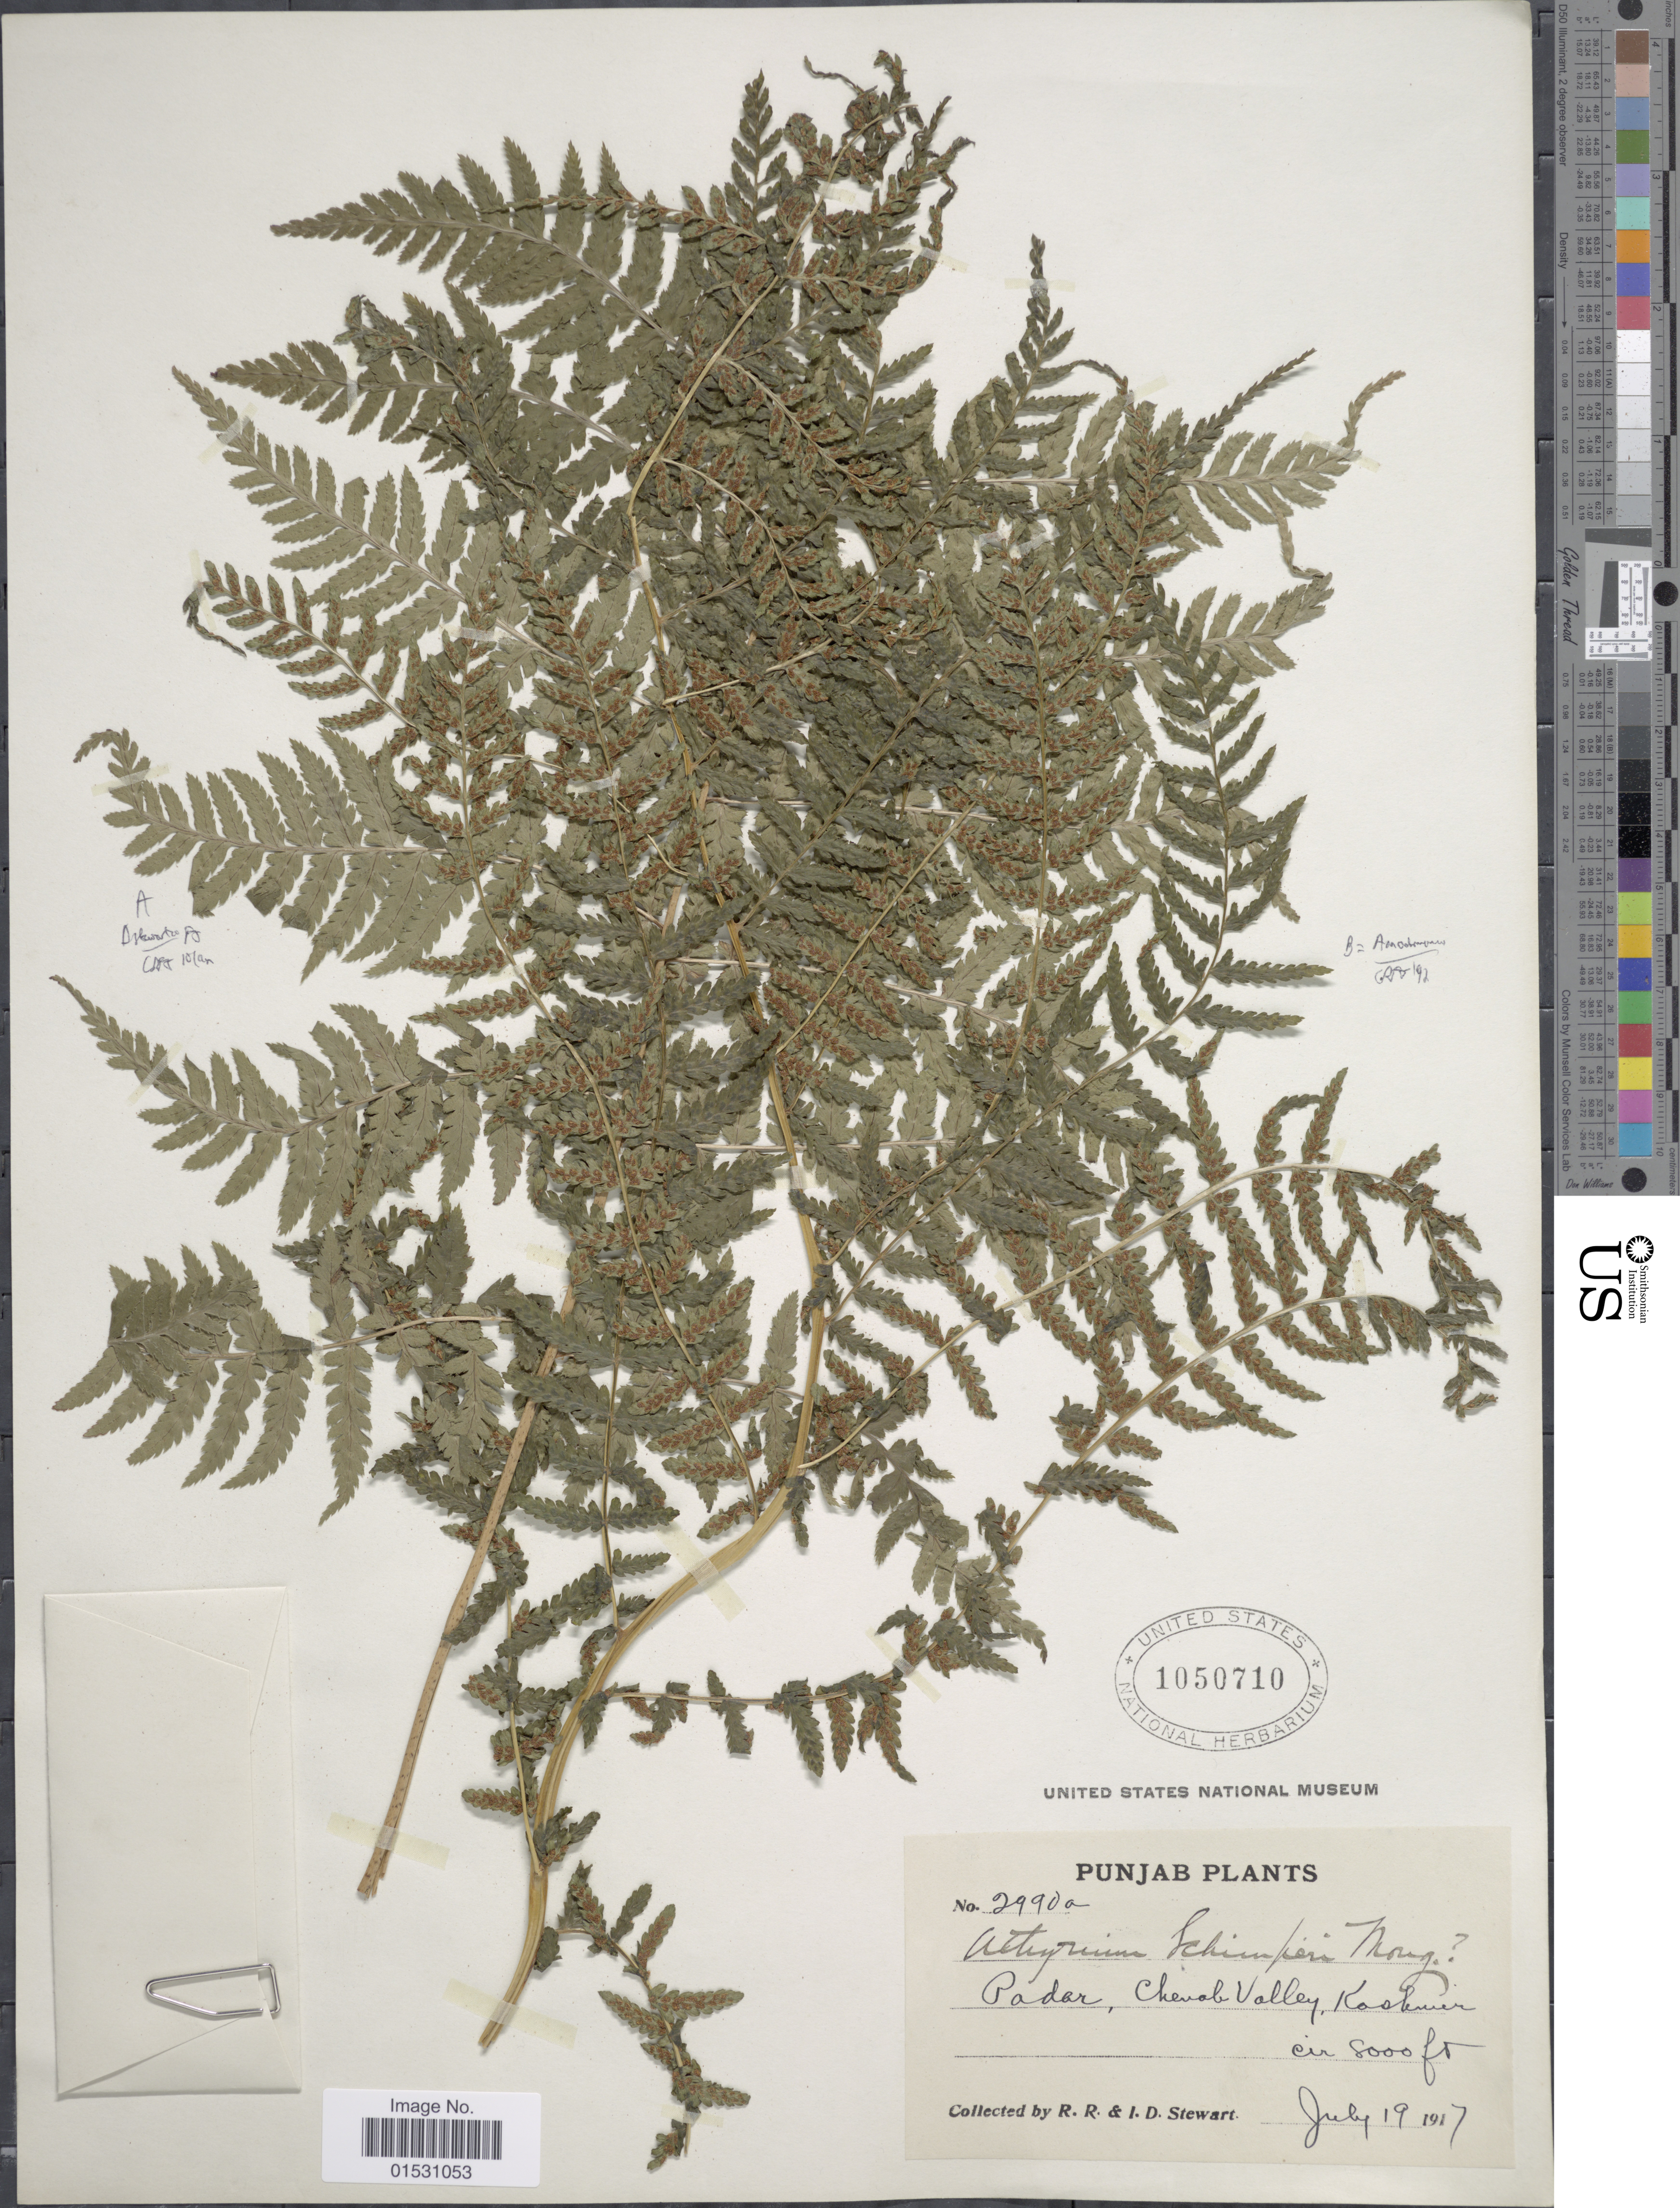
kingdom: Plantae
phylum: Tracheophyta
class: Polypodiopsida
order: Polypodiales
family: Athyriaceae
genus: Athyrium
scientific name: Athyrium schimperi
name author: Mougeot ex Fée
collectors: R. R. Stewart & I. Stewart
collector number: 2990a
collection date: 1917-07-19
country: India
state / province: Jammu and Kashmir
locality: Punjab. Padar, Chevab Valley, Kashmir.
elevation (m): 2438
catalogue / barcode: US 1050710